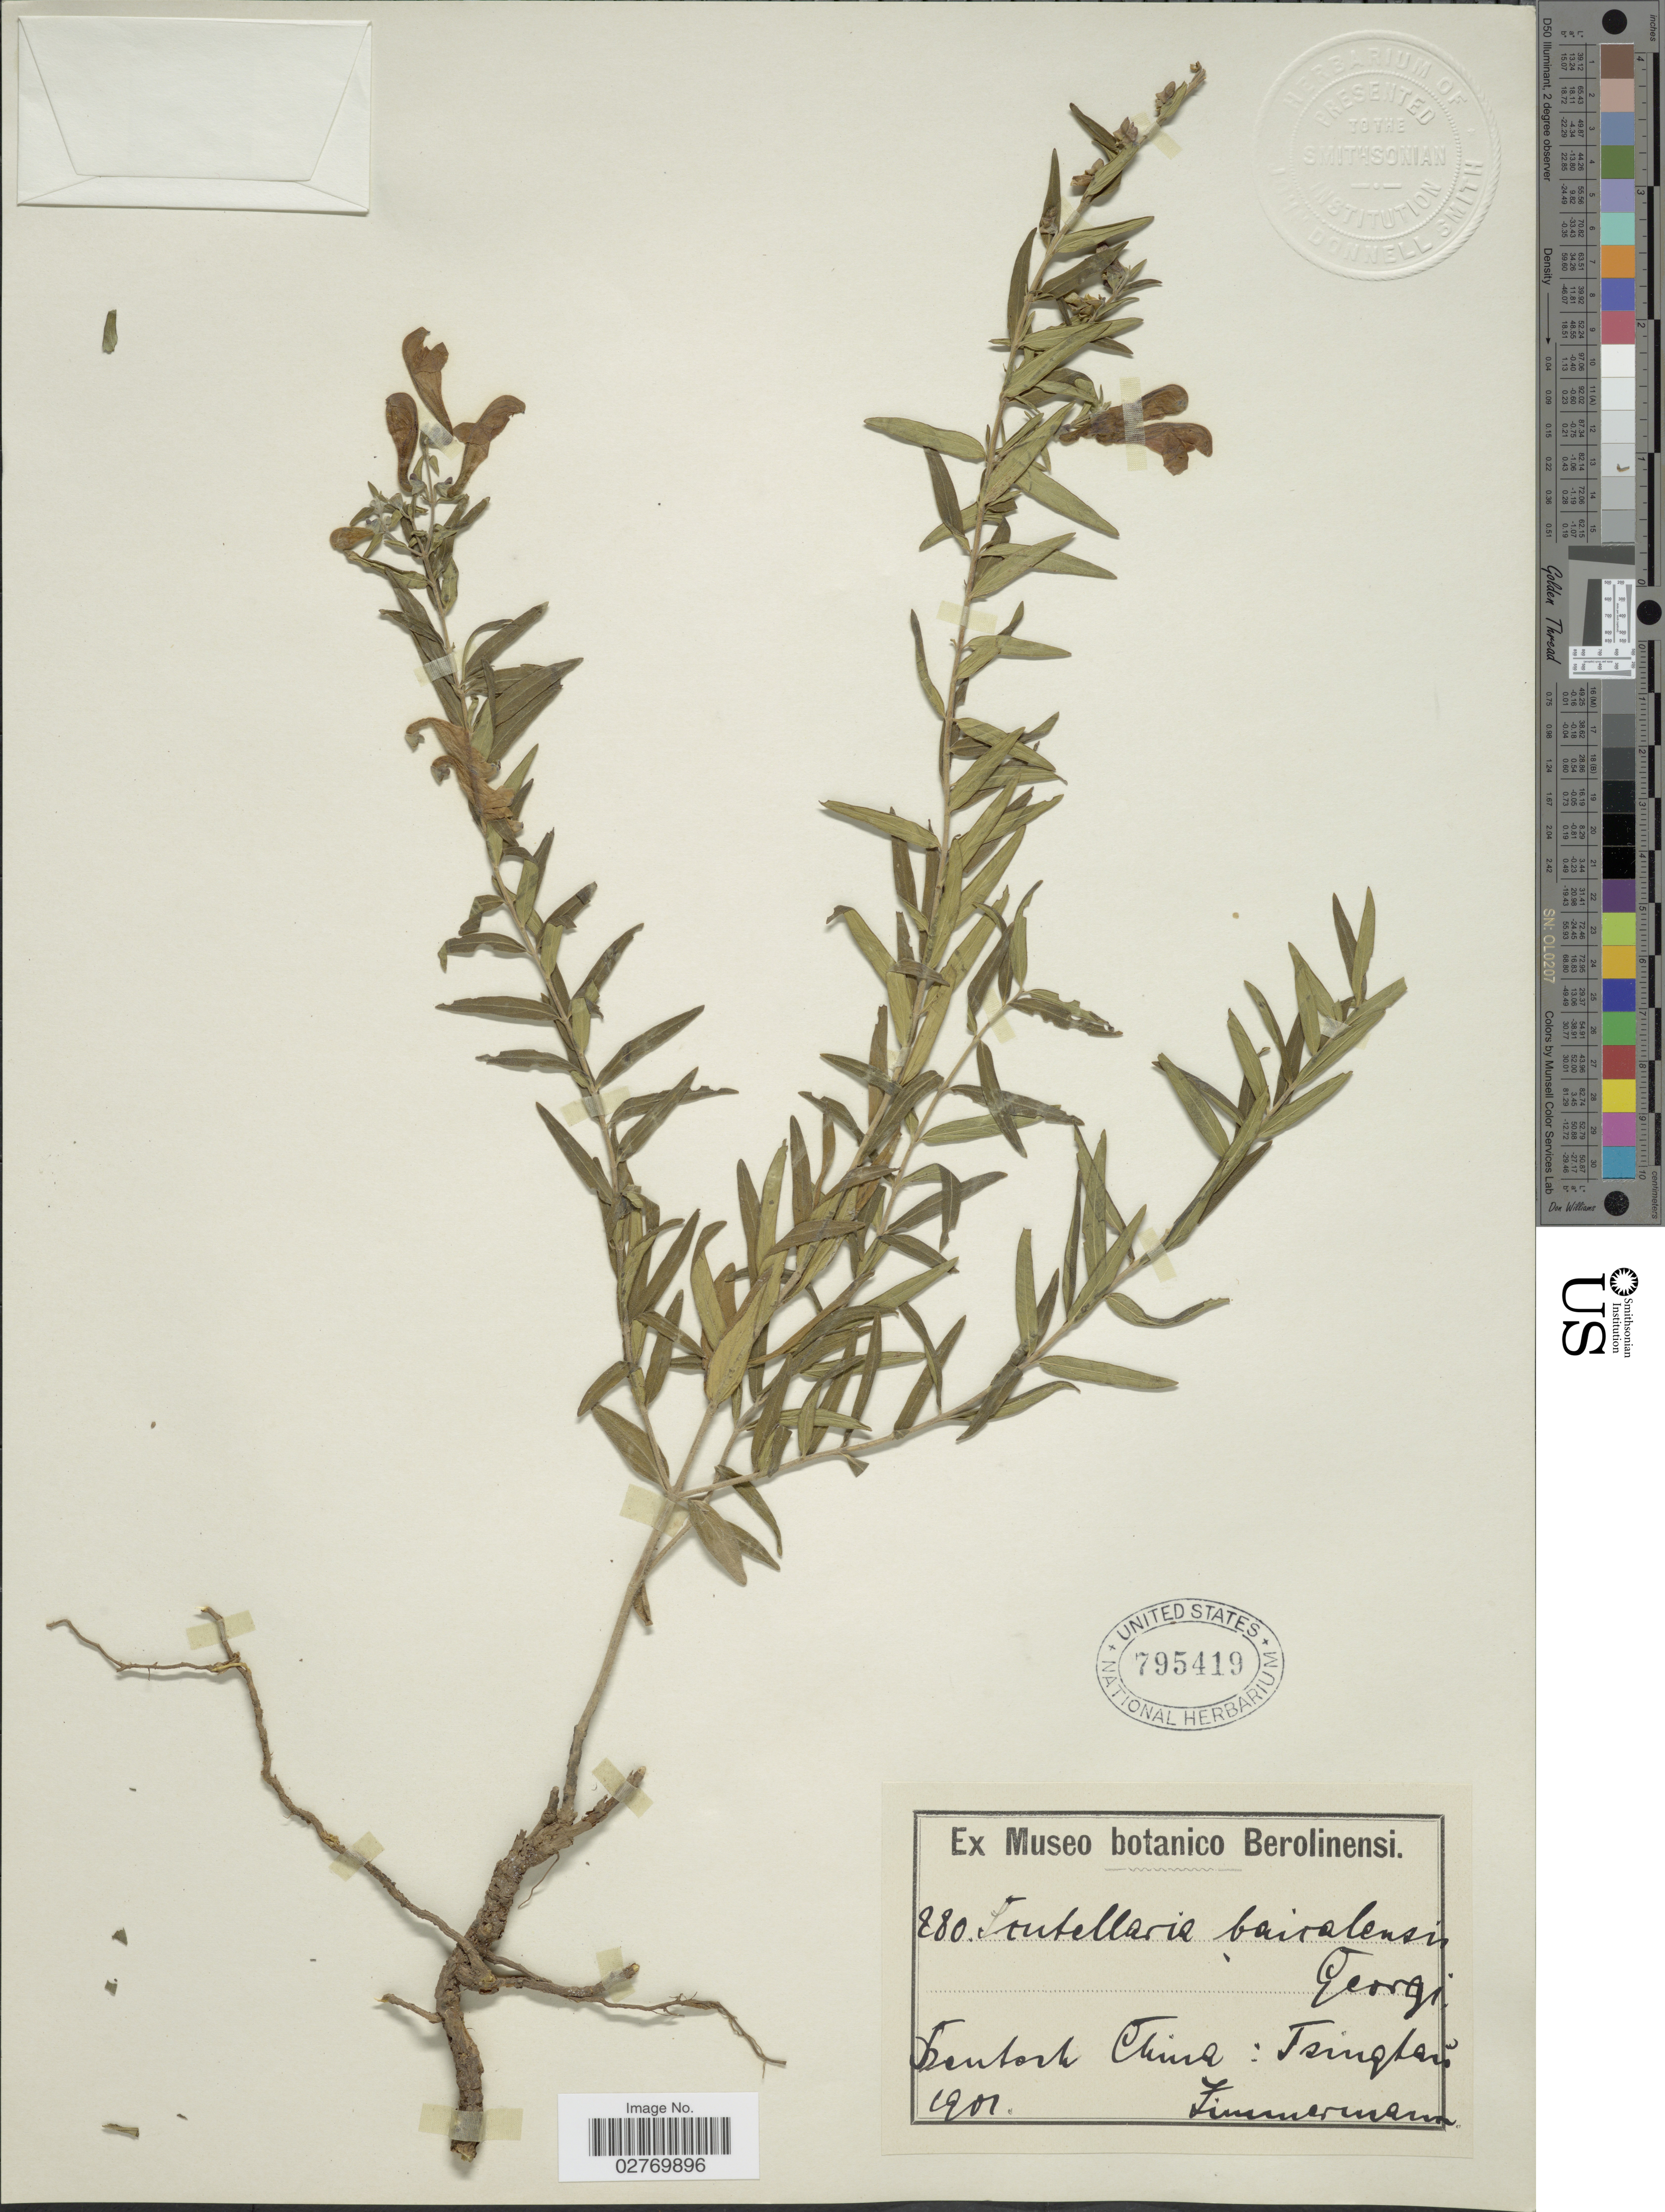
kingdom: Plantae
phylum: Tracheophyta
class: Magnoliopsida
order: Lamiales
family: Lamiaceae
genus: Scutellaria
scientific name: Scutellaria baicalensis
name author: Georgi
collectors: -. Zimmermann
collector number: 280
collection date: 1901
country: China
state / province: Qinghai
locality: Deutsch China, Tsinghai.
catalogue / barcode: US 795419